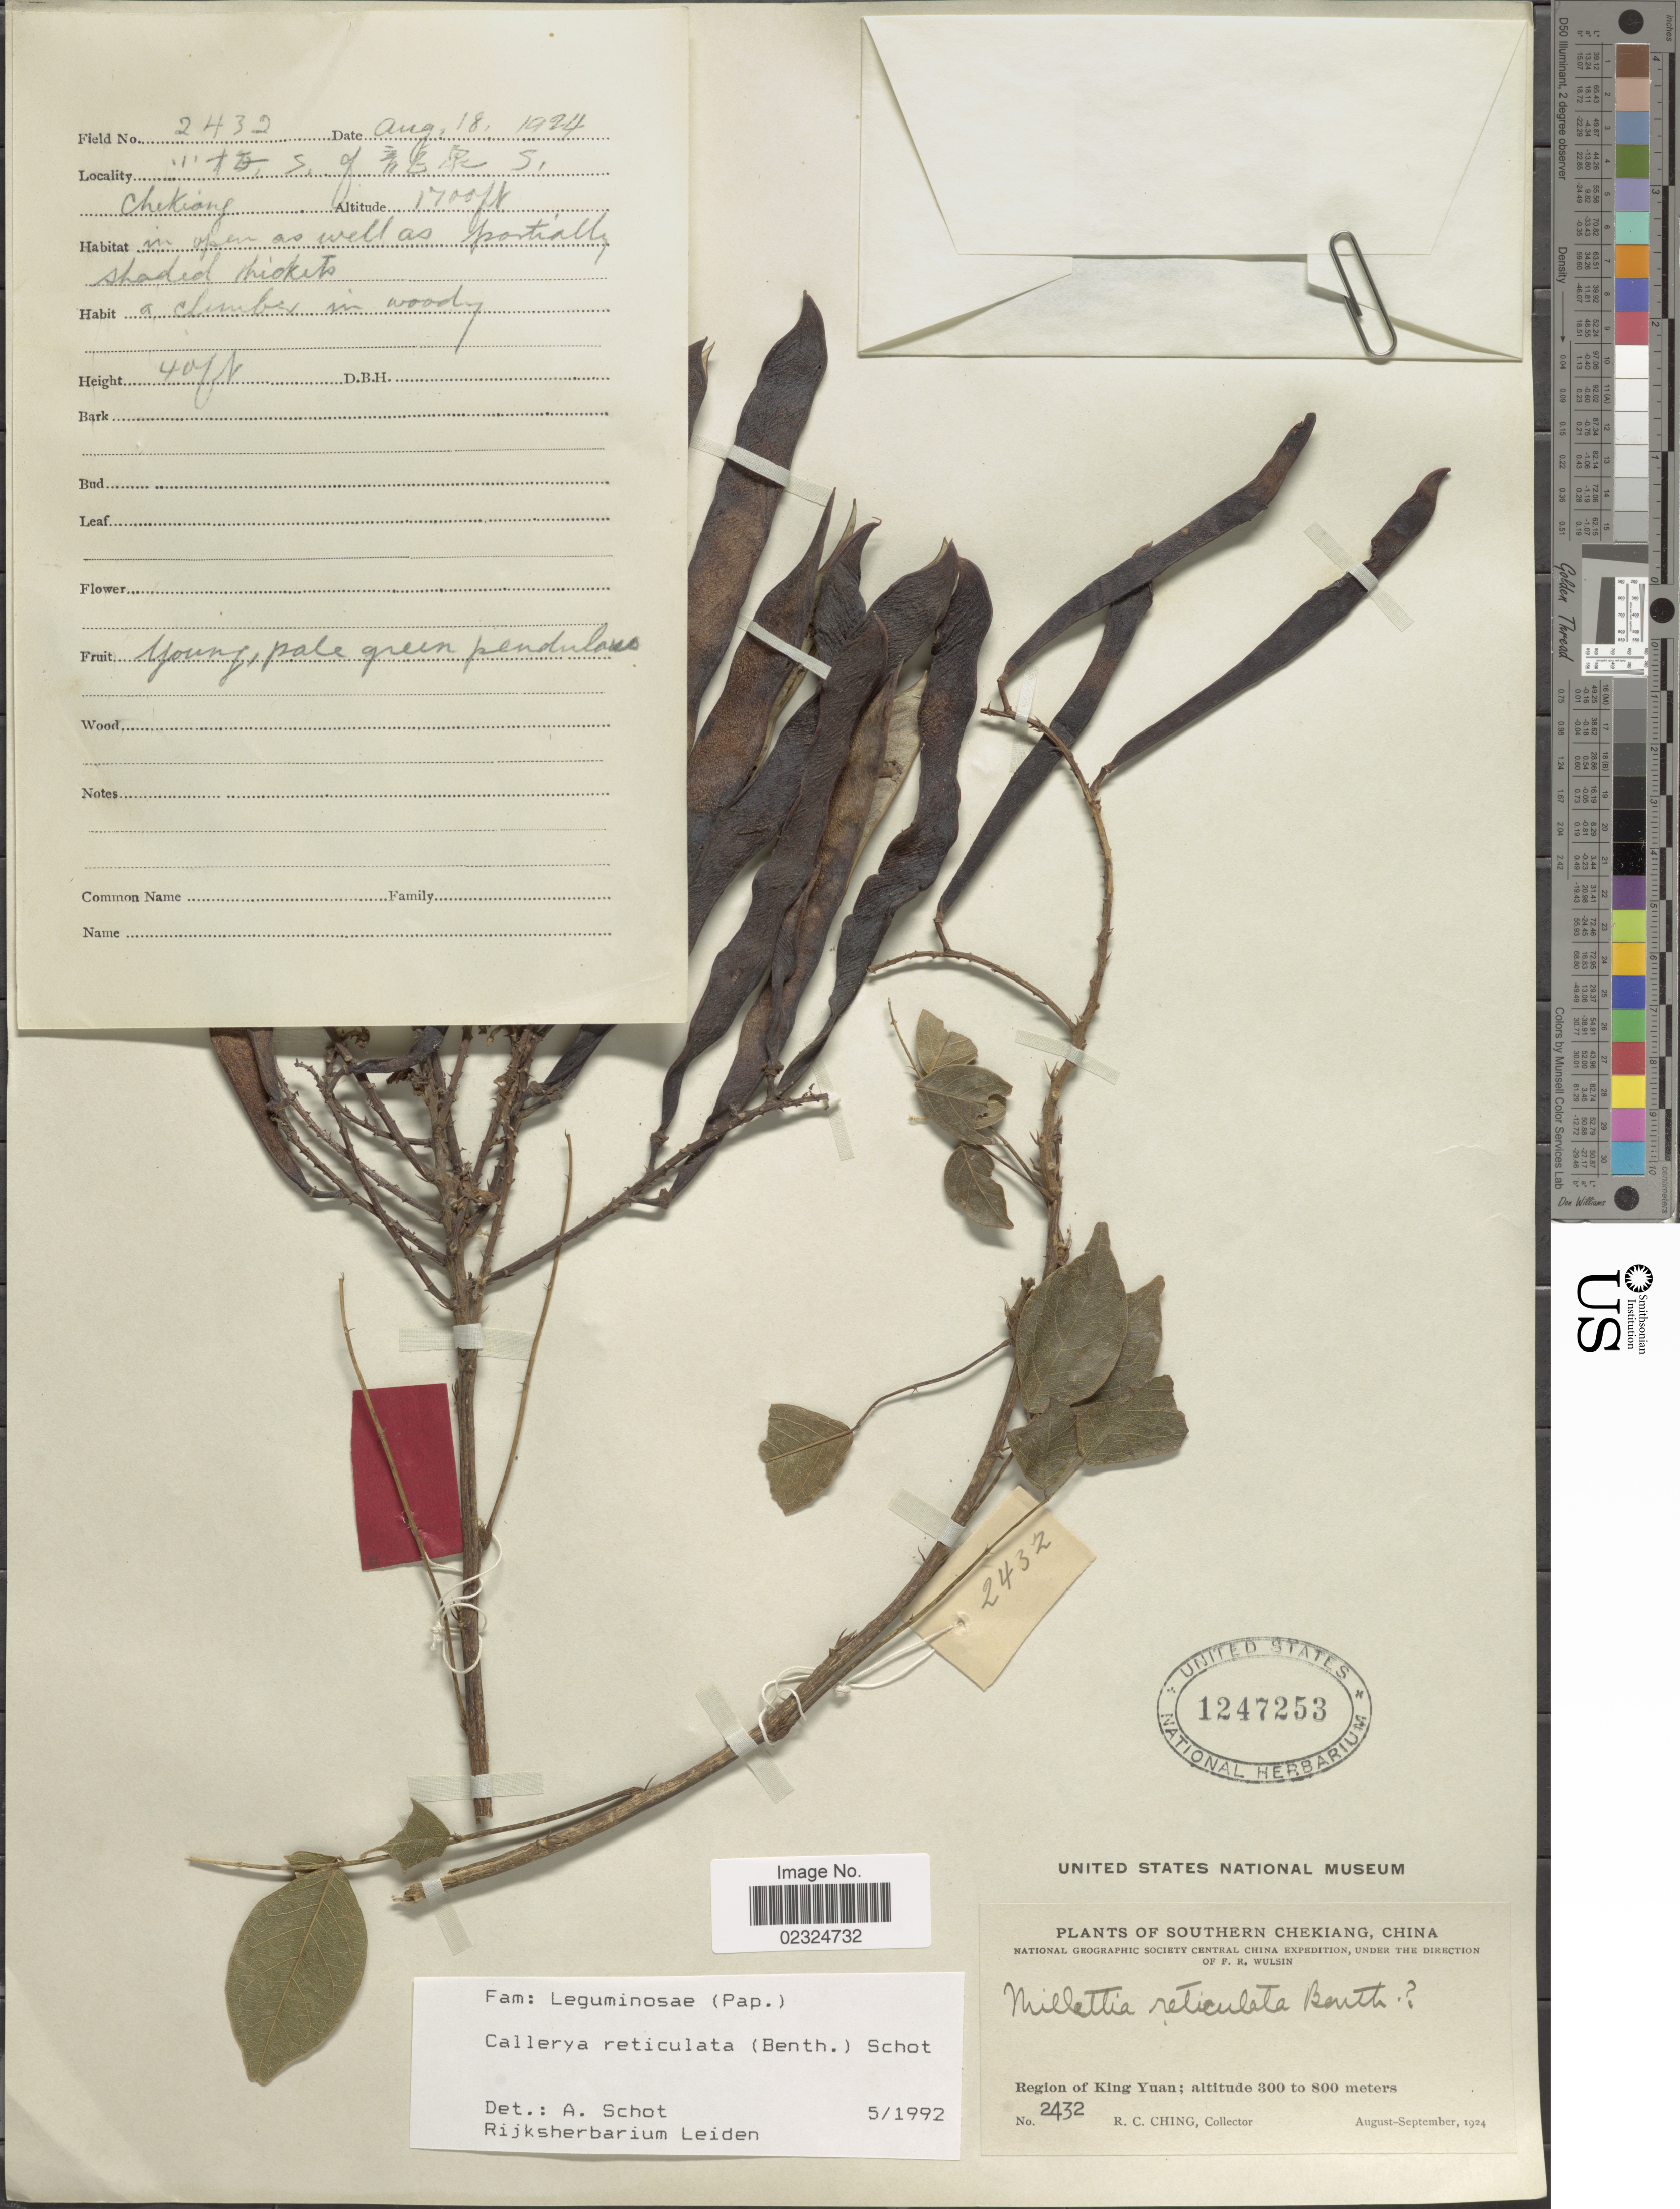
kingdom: Plantae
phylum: Tracheophyta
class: Magnoliopsida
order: Fabales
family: Fabaceae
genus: Wisteriopsis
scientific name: Wisteriopsis reticulata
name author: (Benth.) J. Compton & Schrire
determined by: Strong, Mark T., (BOT), Smithsonian Institution - National Museum of Natural History (UNITED STATES)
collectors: R. C. Ching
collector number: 2432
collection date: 1924-08-11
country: China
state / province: Zhejiang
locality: Southern Chekiang, Region of King Yuan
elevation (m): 518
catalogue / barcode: US 1247253